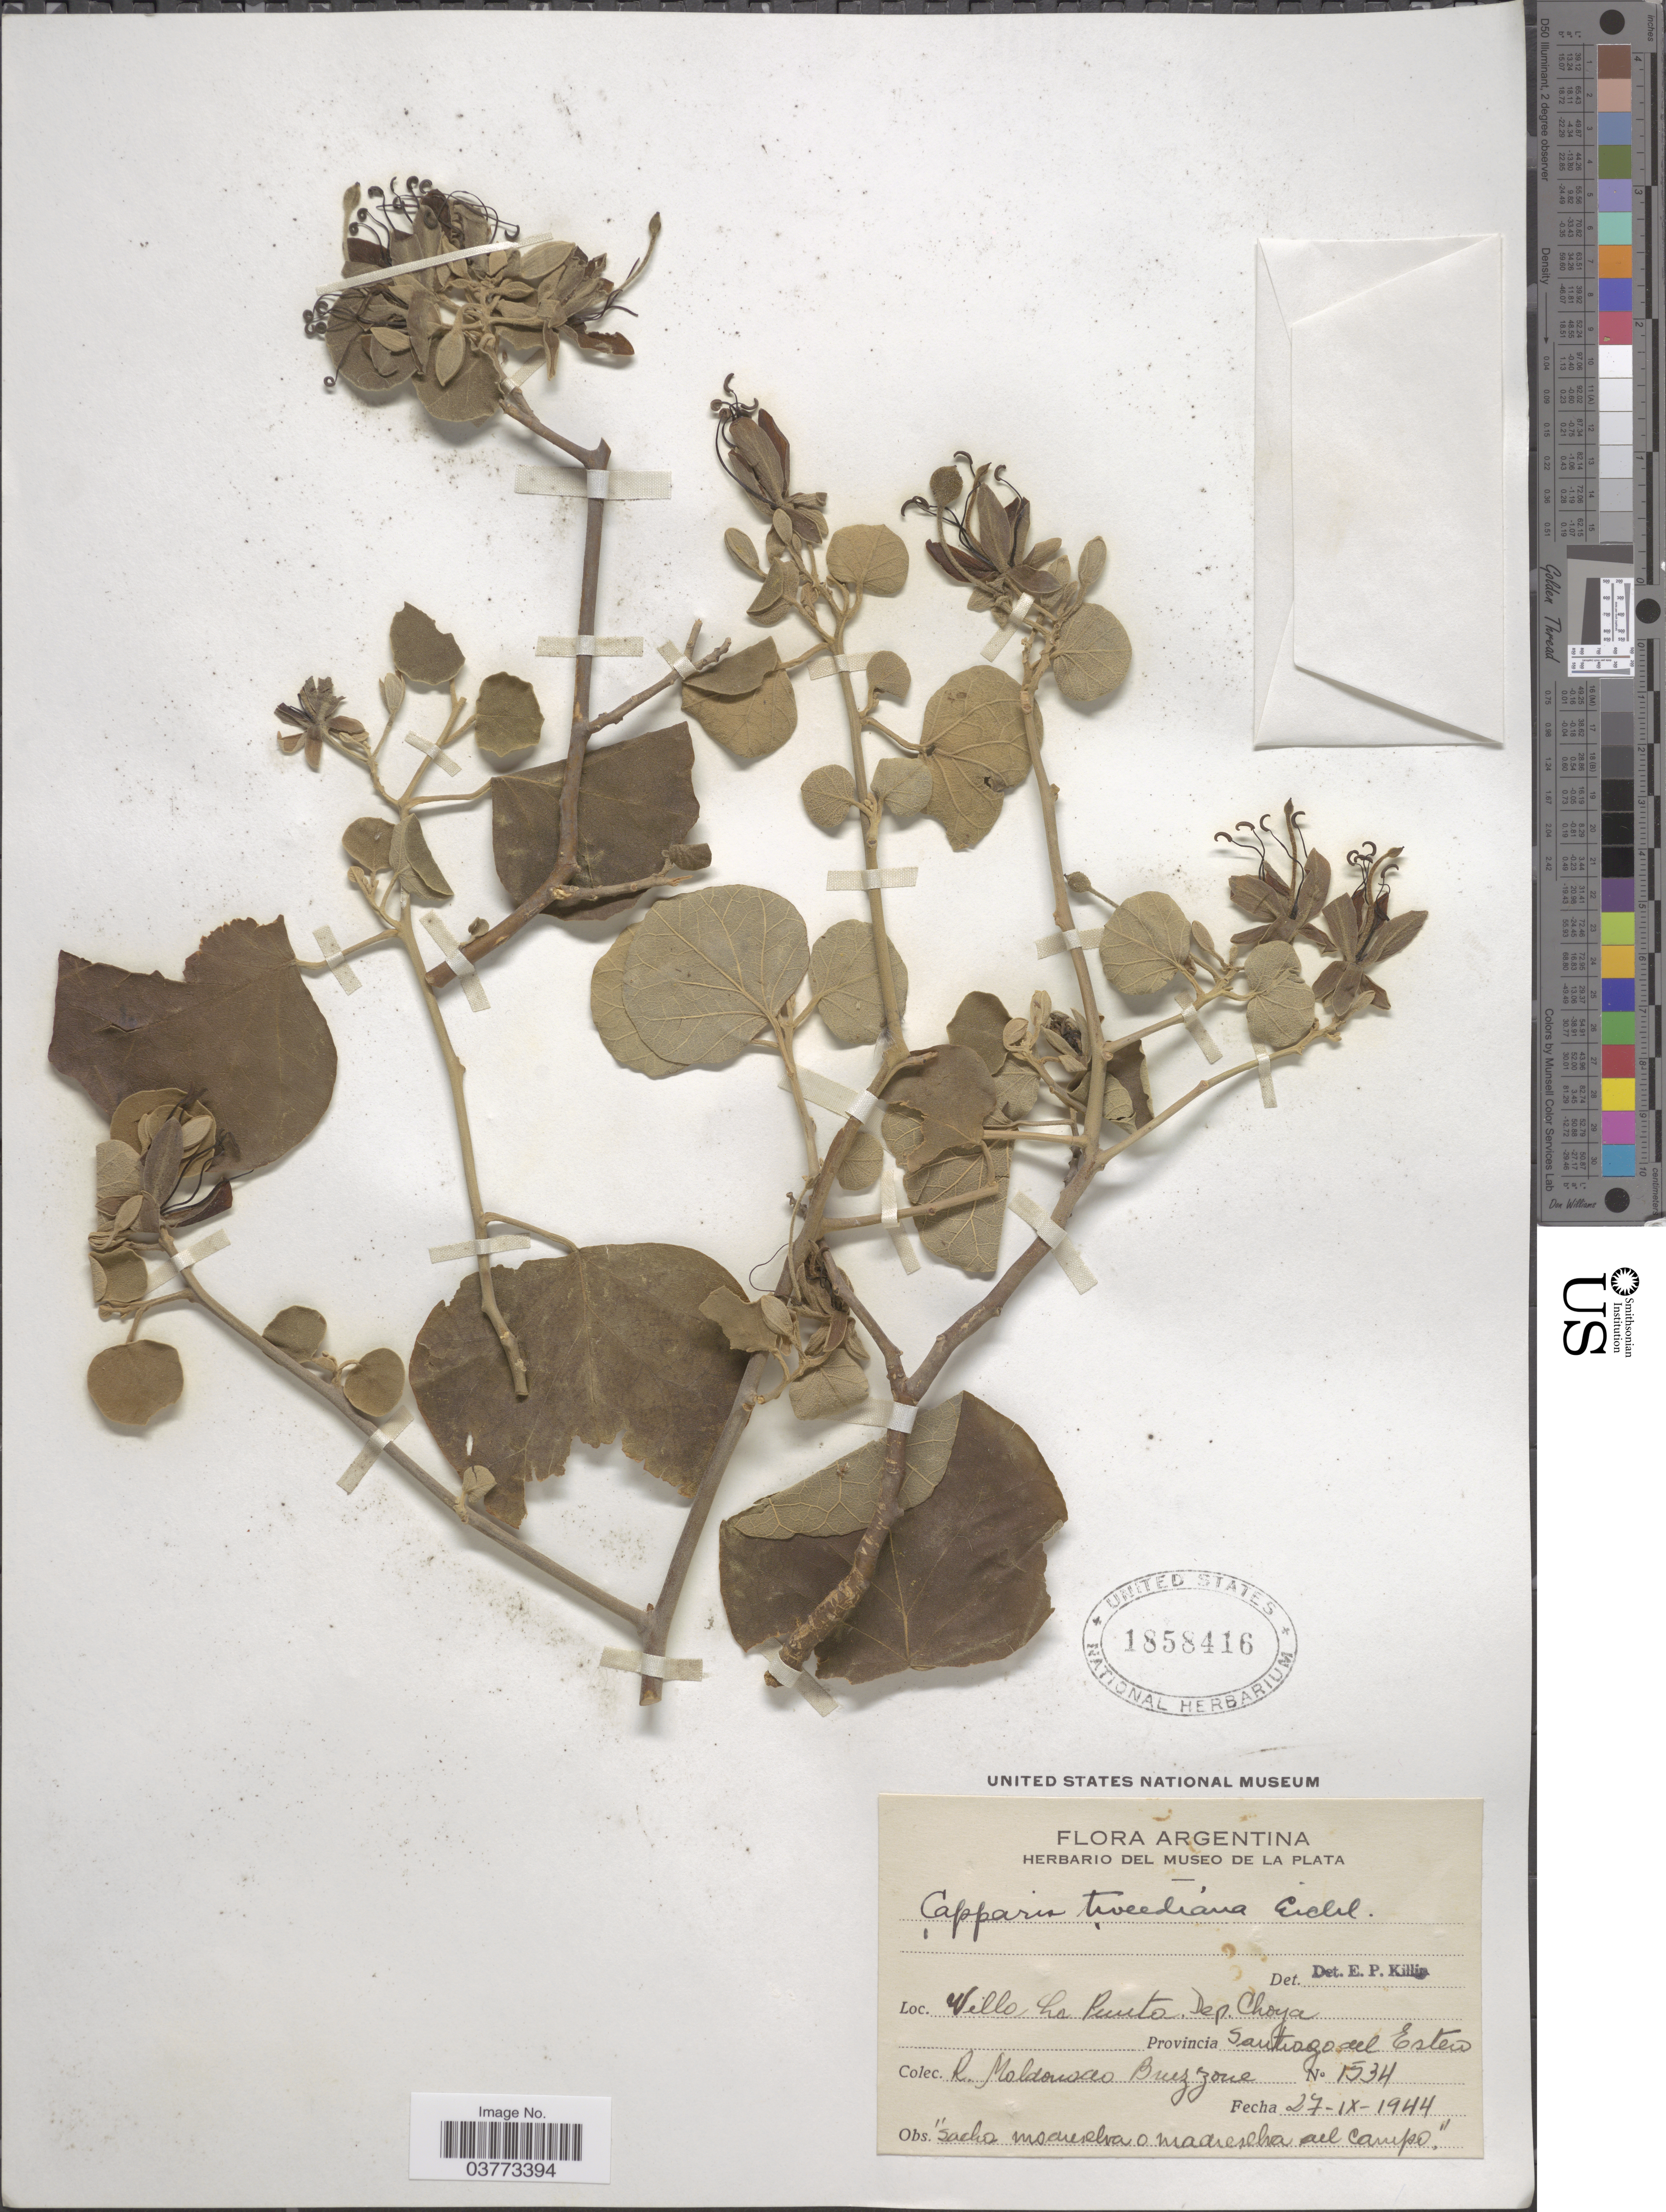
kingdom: Plantae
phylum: Tracheophyta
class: Magnoliopsida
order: Brassicales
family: Capparaceae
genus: Capparicordis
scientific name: Capparicordis tweediana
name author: (Eichler) Iltis & Cornejo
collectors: R. Buezzone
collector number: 1534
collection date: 1944-09-27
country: Argentina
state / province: Santiago del Estero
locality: Villo, La Punta, Dept. Choya.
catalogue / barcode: US 1858416